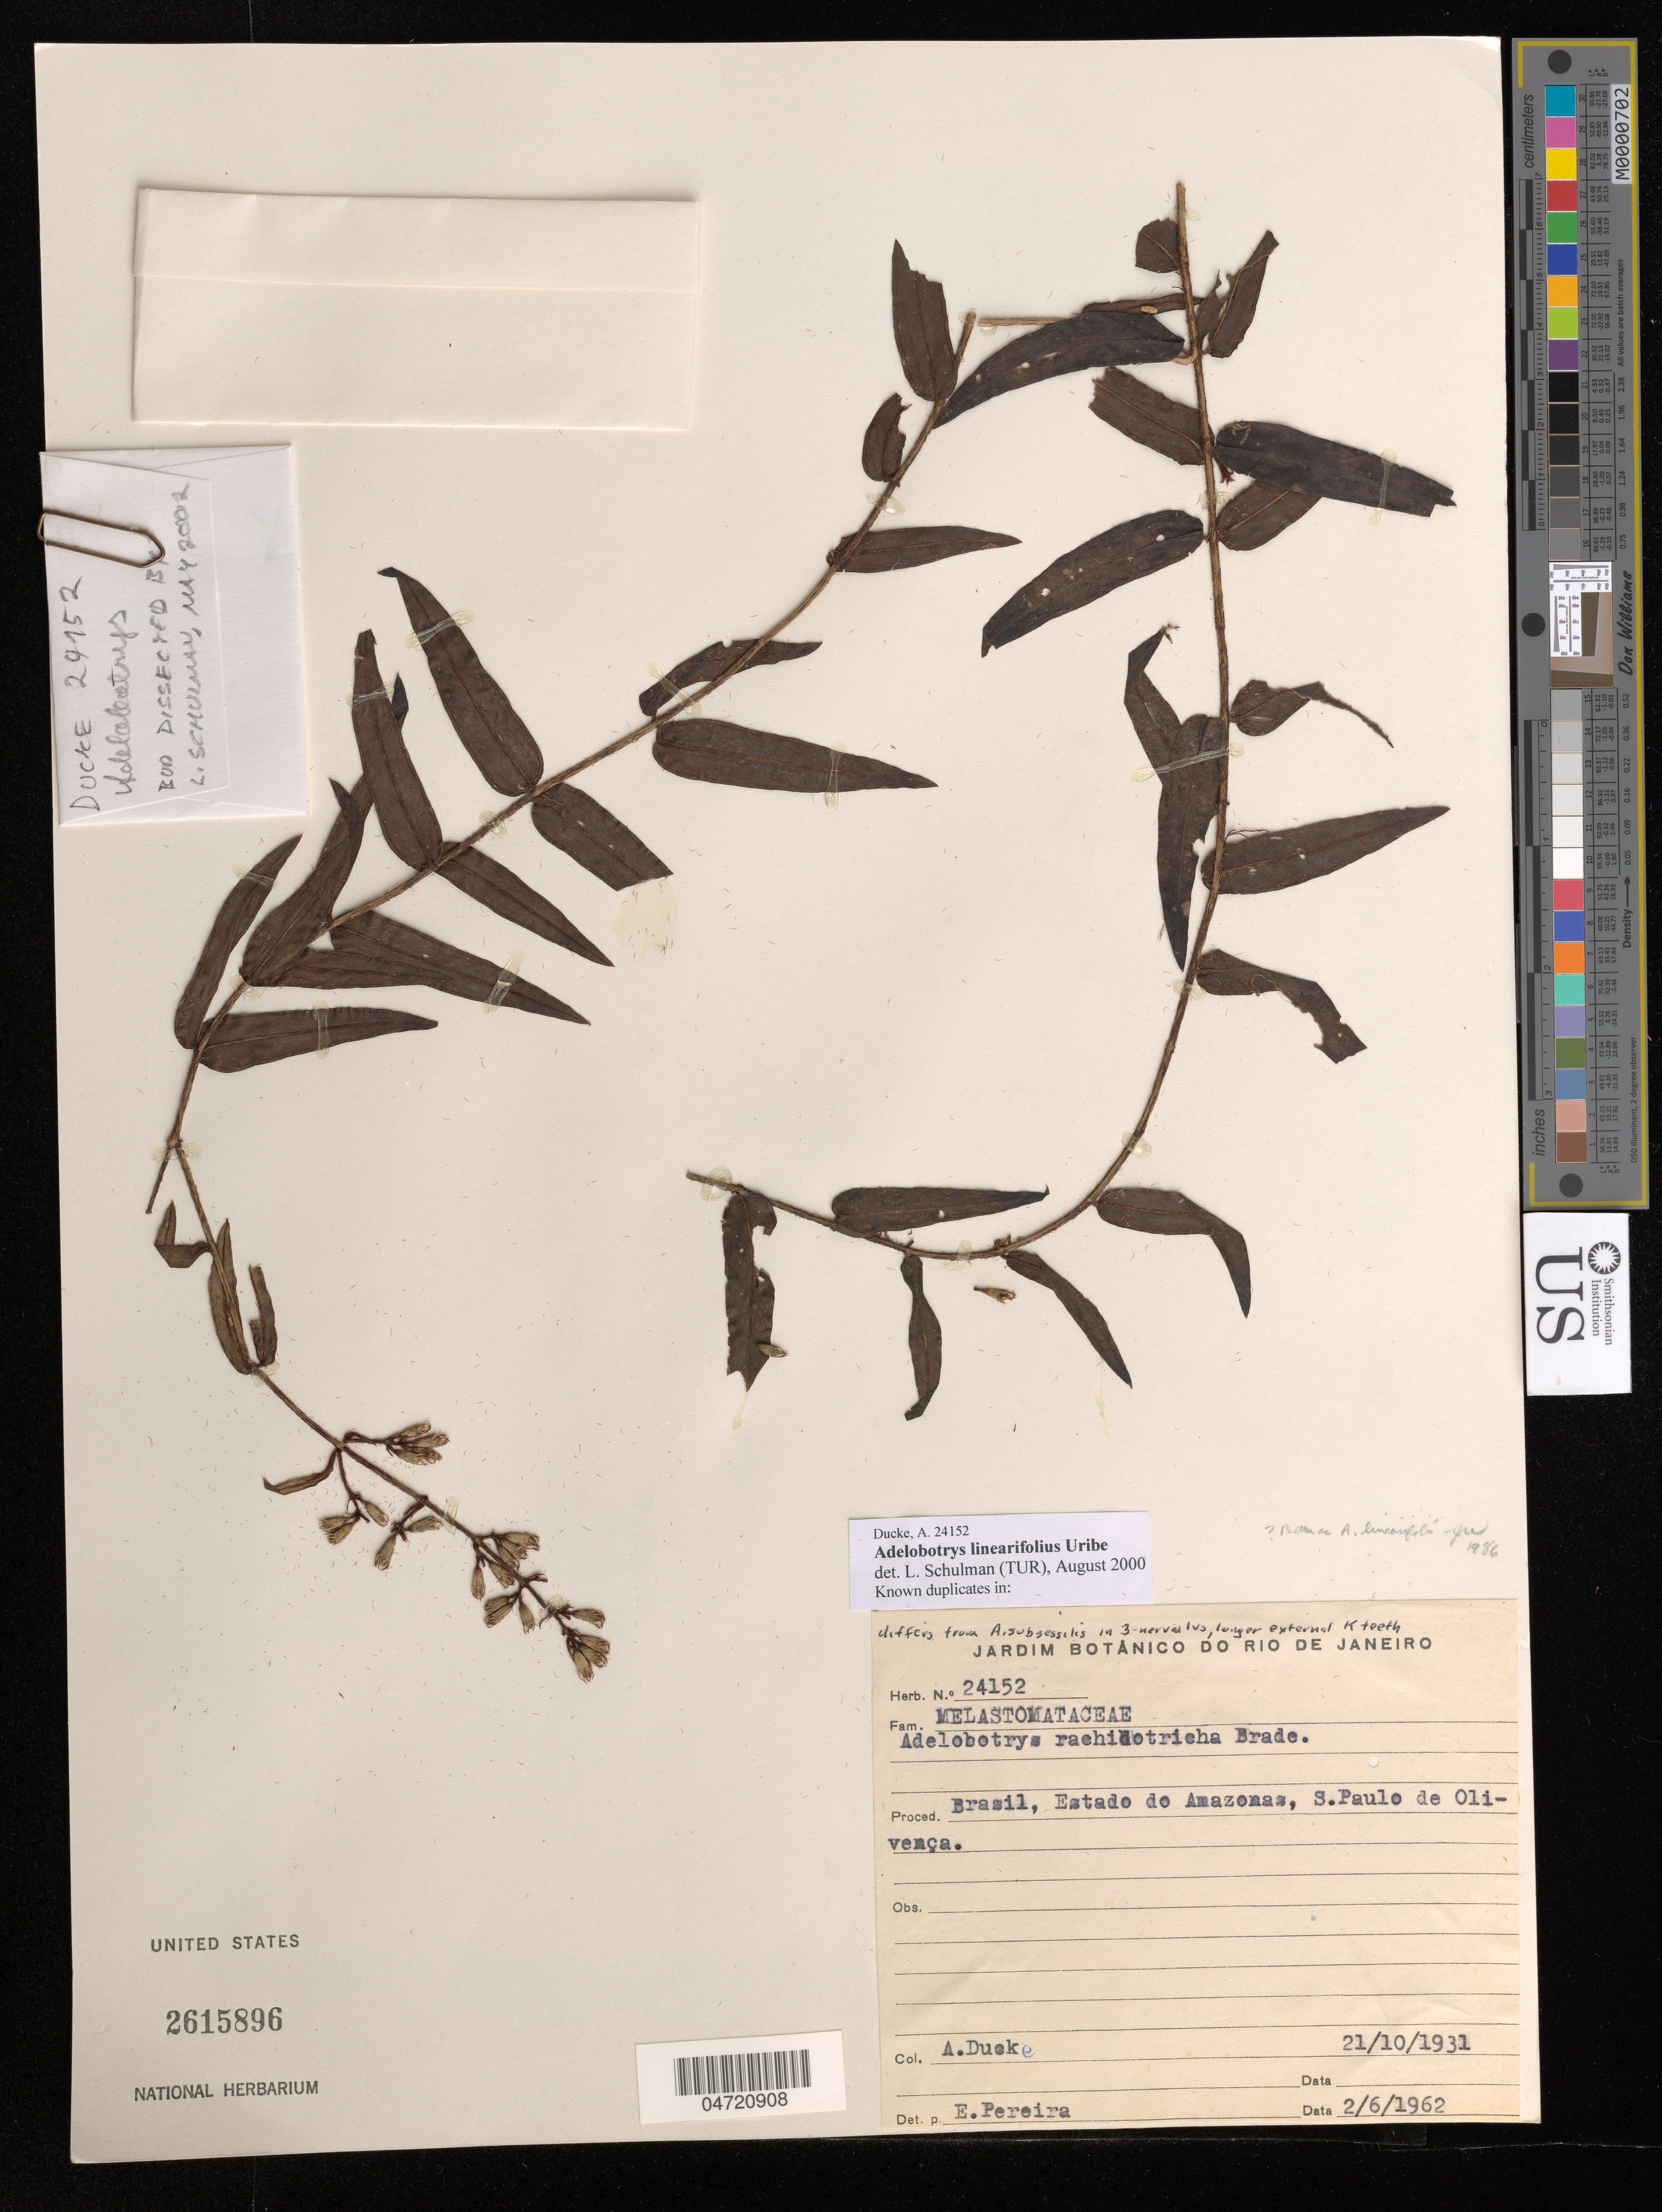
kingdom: Plantae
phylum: Tracheophyta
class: Magnoliopsida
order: Myrtales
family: Melastomataceae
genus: Adelobotrys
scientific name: Adelobotrys linearifolia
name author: L. Uribe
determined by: Schulman, Leif, (TUR), University of Turku (FINLAND)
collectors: A. Ducke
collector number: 24152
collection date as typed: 21 Oct 1931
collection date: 1931-10-21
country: Brazil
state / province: Amazonas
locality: San Paulo de Olivenca, Rio Salimoes.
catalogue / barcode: US 2615896